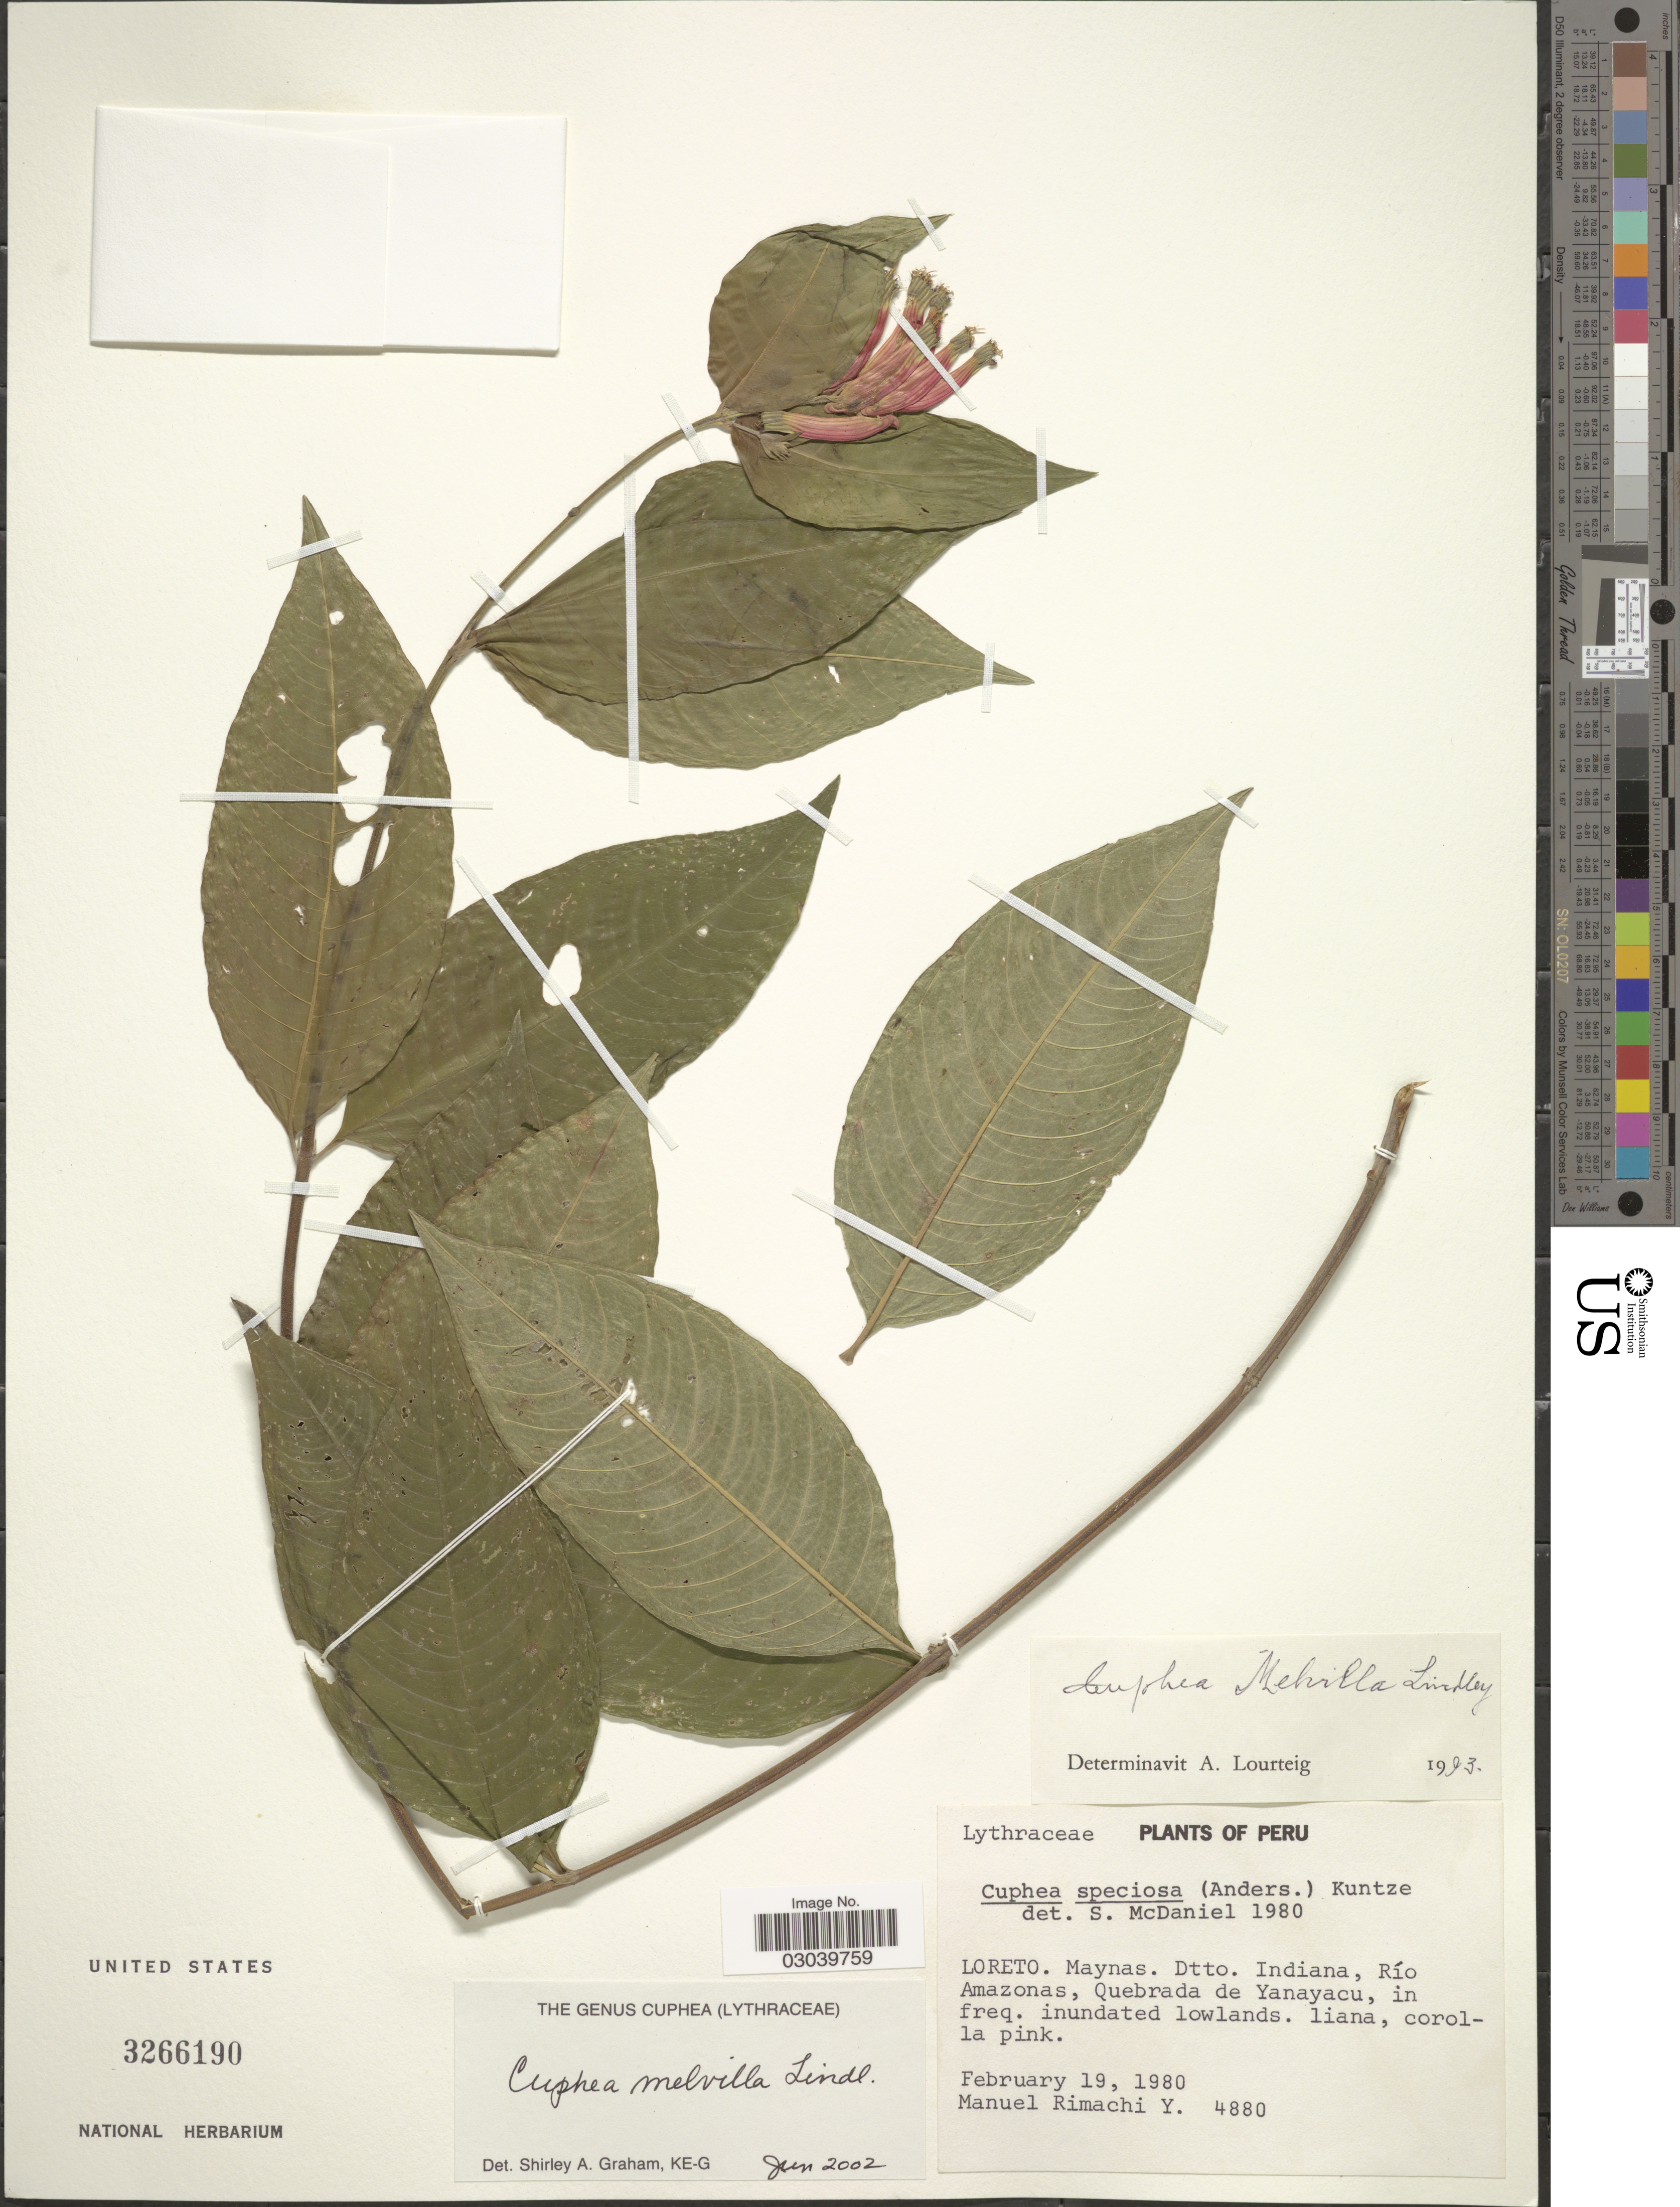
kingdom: Plantae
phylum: Tracheophyta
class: Magnoliopsida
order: Myrtales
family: Lythraceae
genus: Cuphea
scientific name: Cuphea melvilla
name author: Lindl.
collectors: M. Rimachi Y.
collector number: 4880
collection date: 1980-02-19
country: Peru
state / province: Loreto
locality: Maynas. Dtto. Indiana, Río Amazonas, Quebrada de Yanayacu, in freq. inundated lowlands.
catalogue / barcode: US 3266190